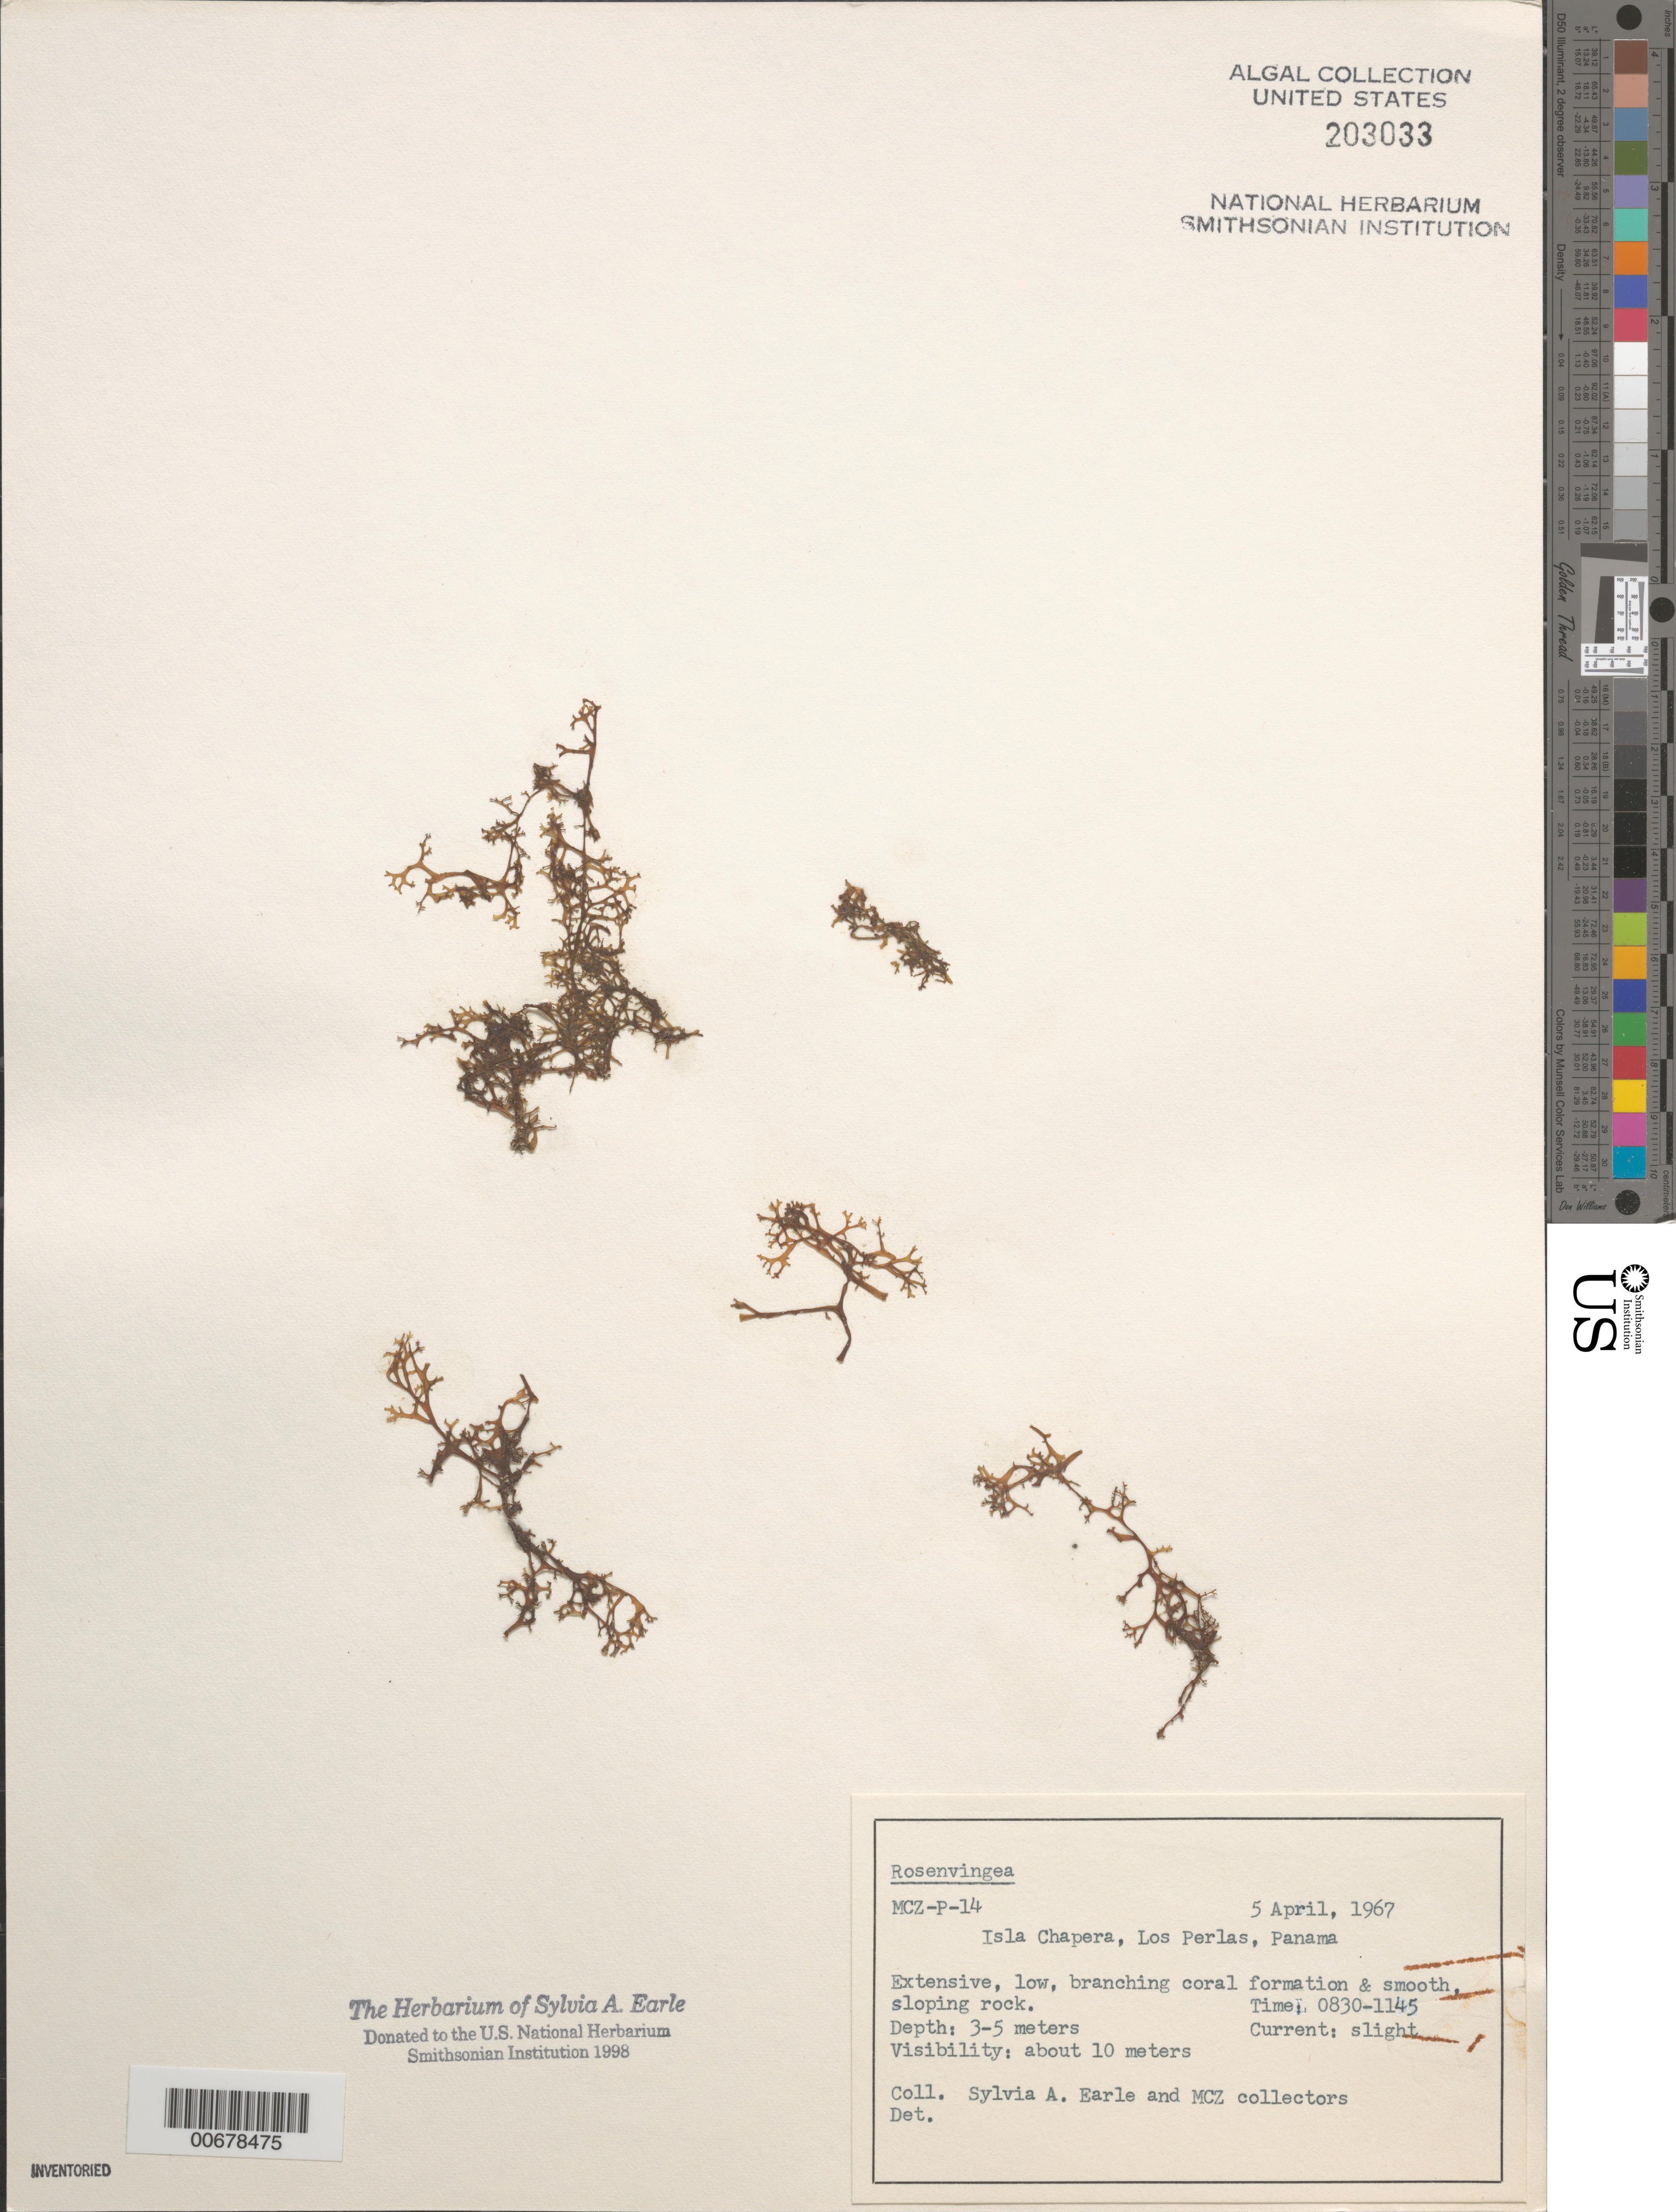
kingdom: Chromista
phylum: Ochrophyta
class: Phaeophyceae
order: Scytosiphonales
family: Scytosiphonaceae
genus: Rosenvingea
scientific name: Rosenvingea sp.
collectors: S. A. Earle et al.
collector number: MCZ-P-14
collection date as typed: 05 Apr 1967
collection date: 1967-04-05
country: Panama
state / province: Panamá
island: Chapera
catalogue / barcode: US 203033